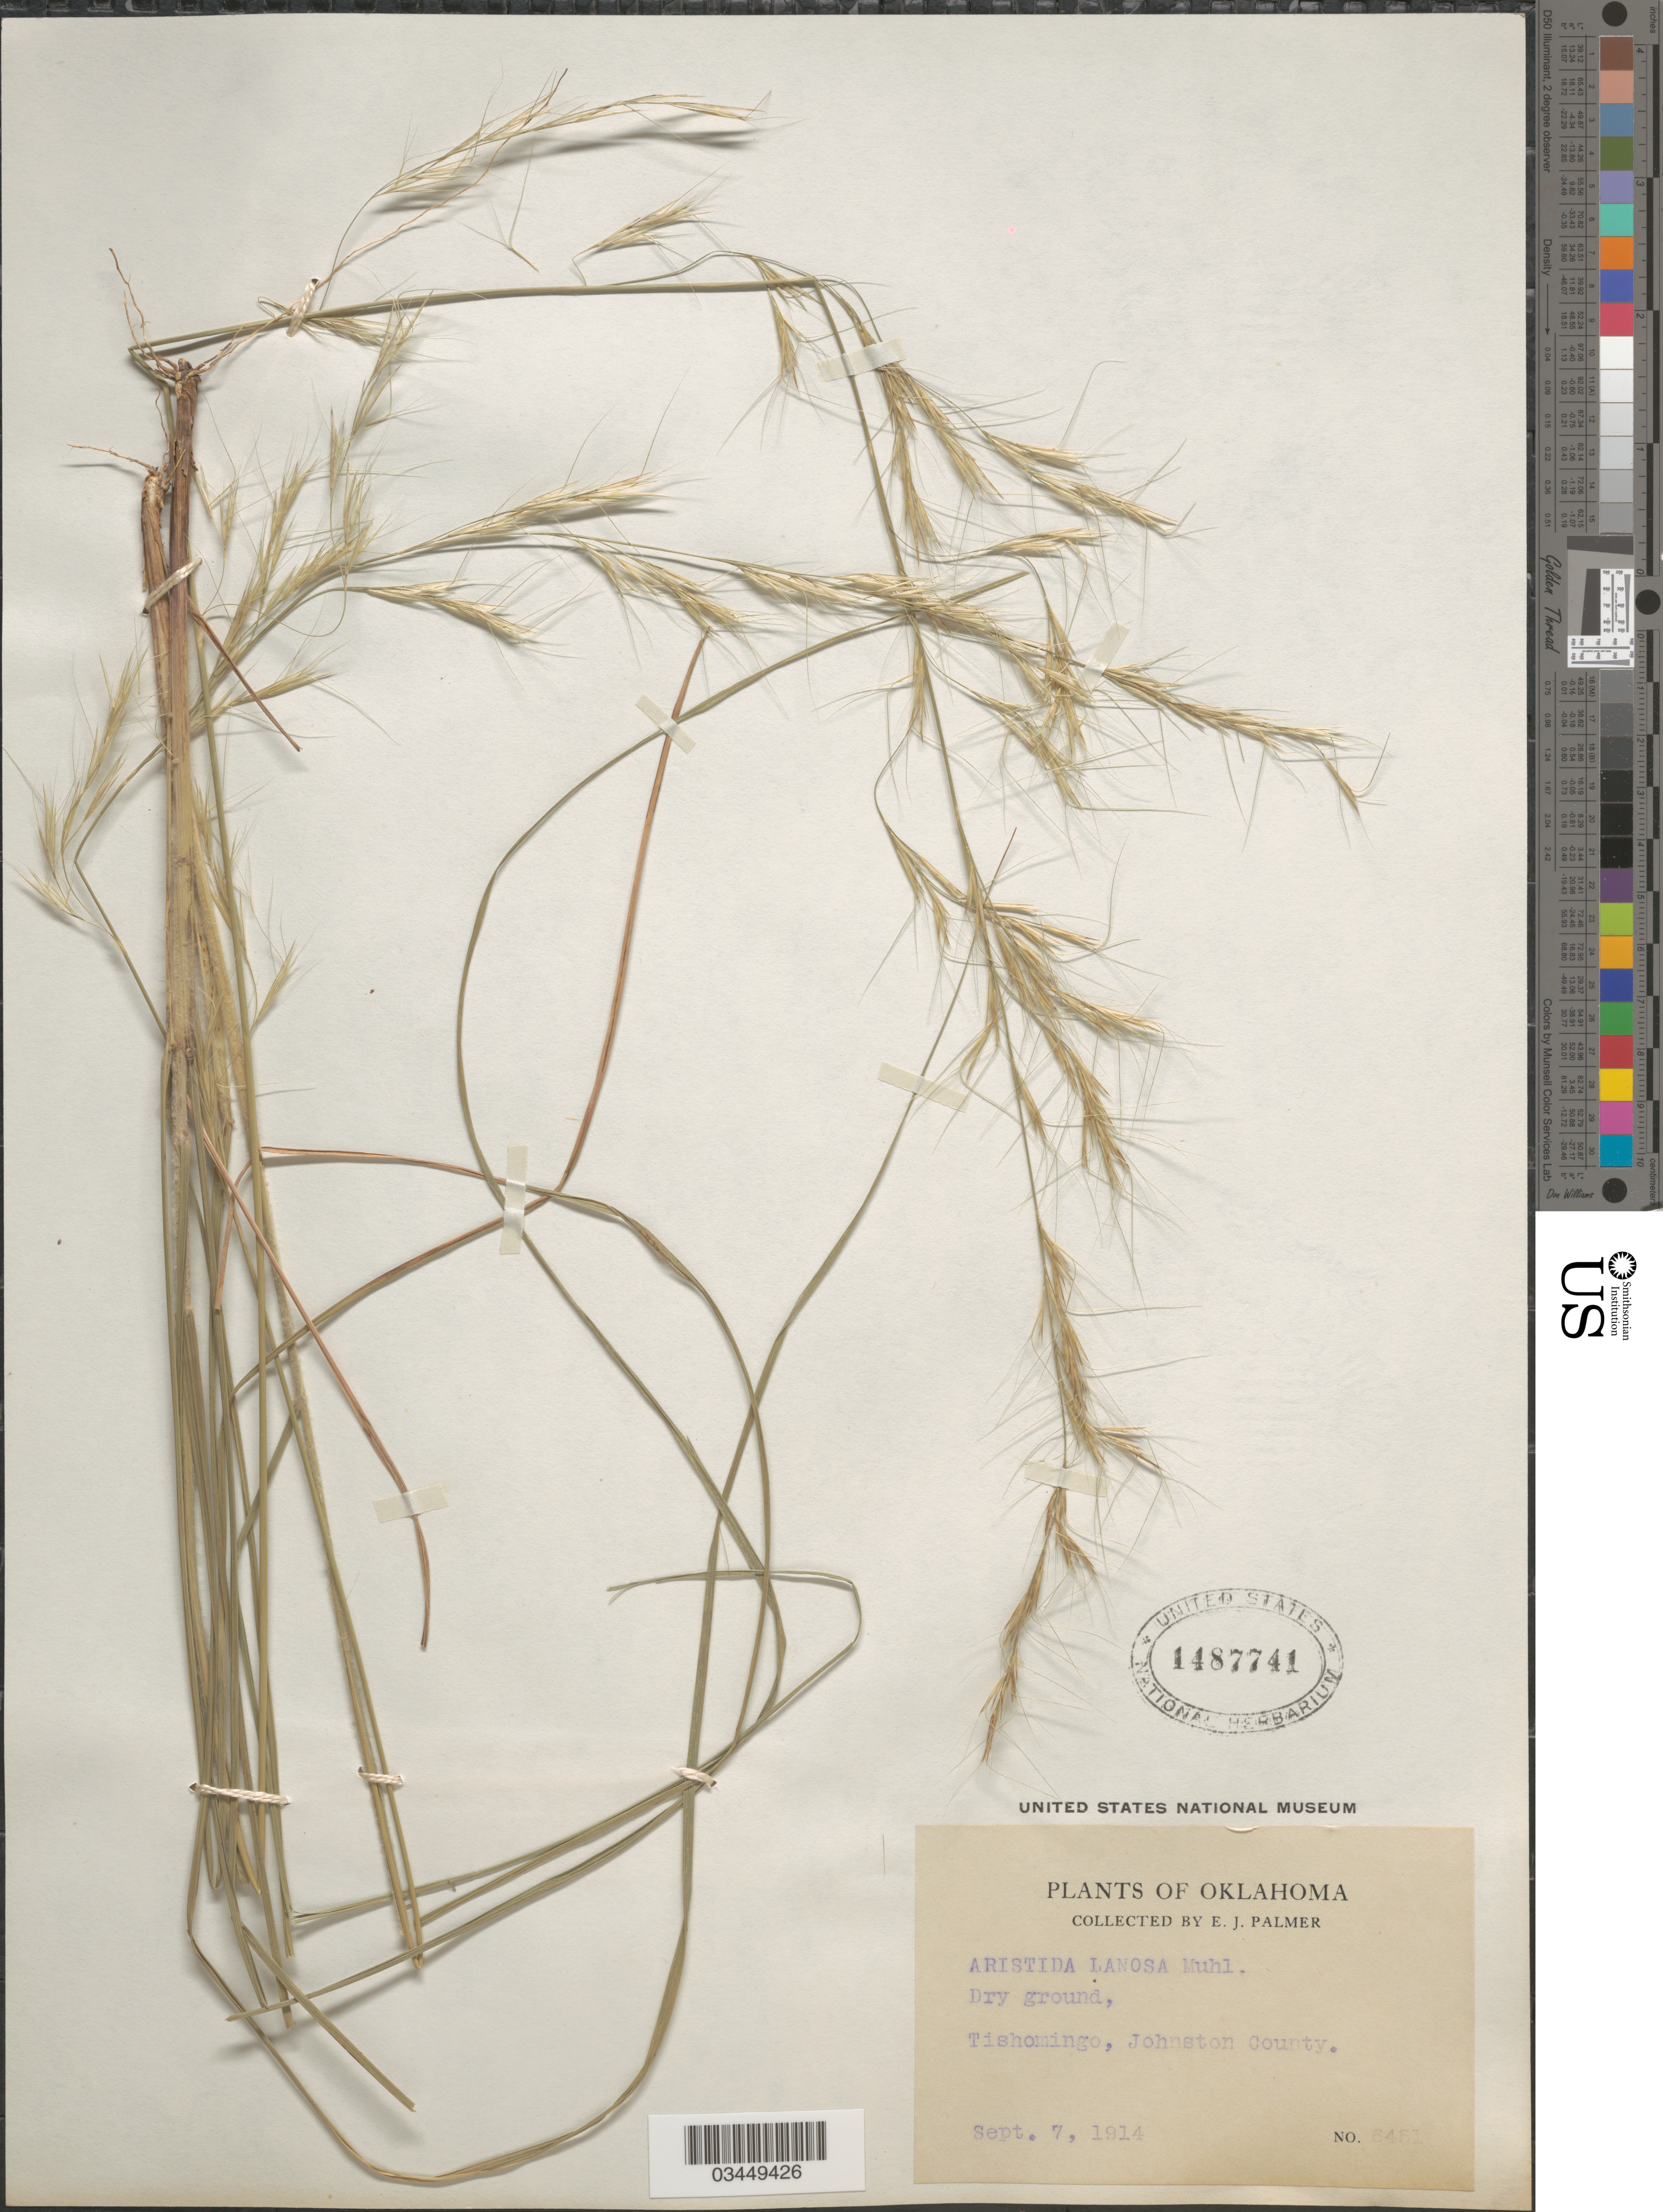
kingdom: Plantae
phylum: Tracheophyta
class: Liliopsida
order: Poales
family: Poaceae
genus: Aristida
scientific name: Aristida lanosa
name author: Muhl.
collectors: E. J. Palmer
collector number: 6451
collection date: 1914-09-07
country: United States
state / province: Oklahoma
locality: Dry ground, Tishomingo, Johnston County.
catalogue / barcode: US 1487741